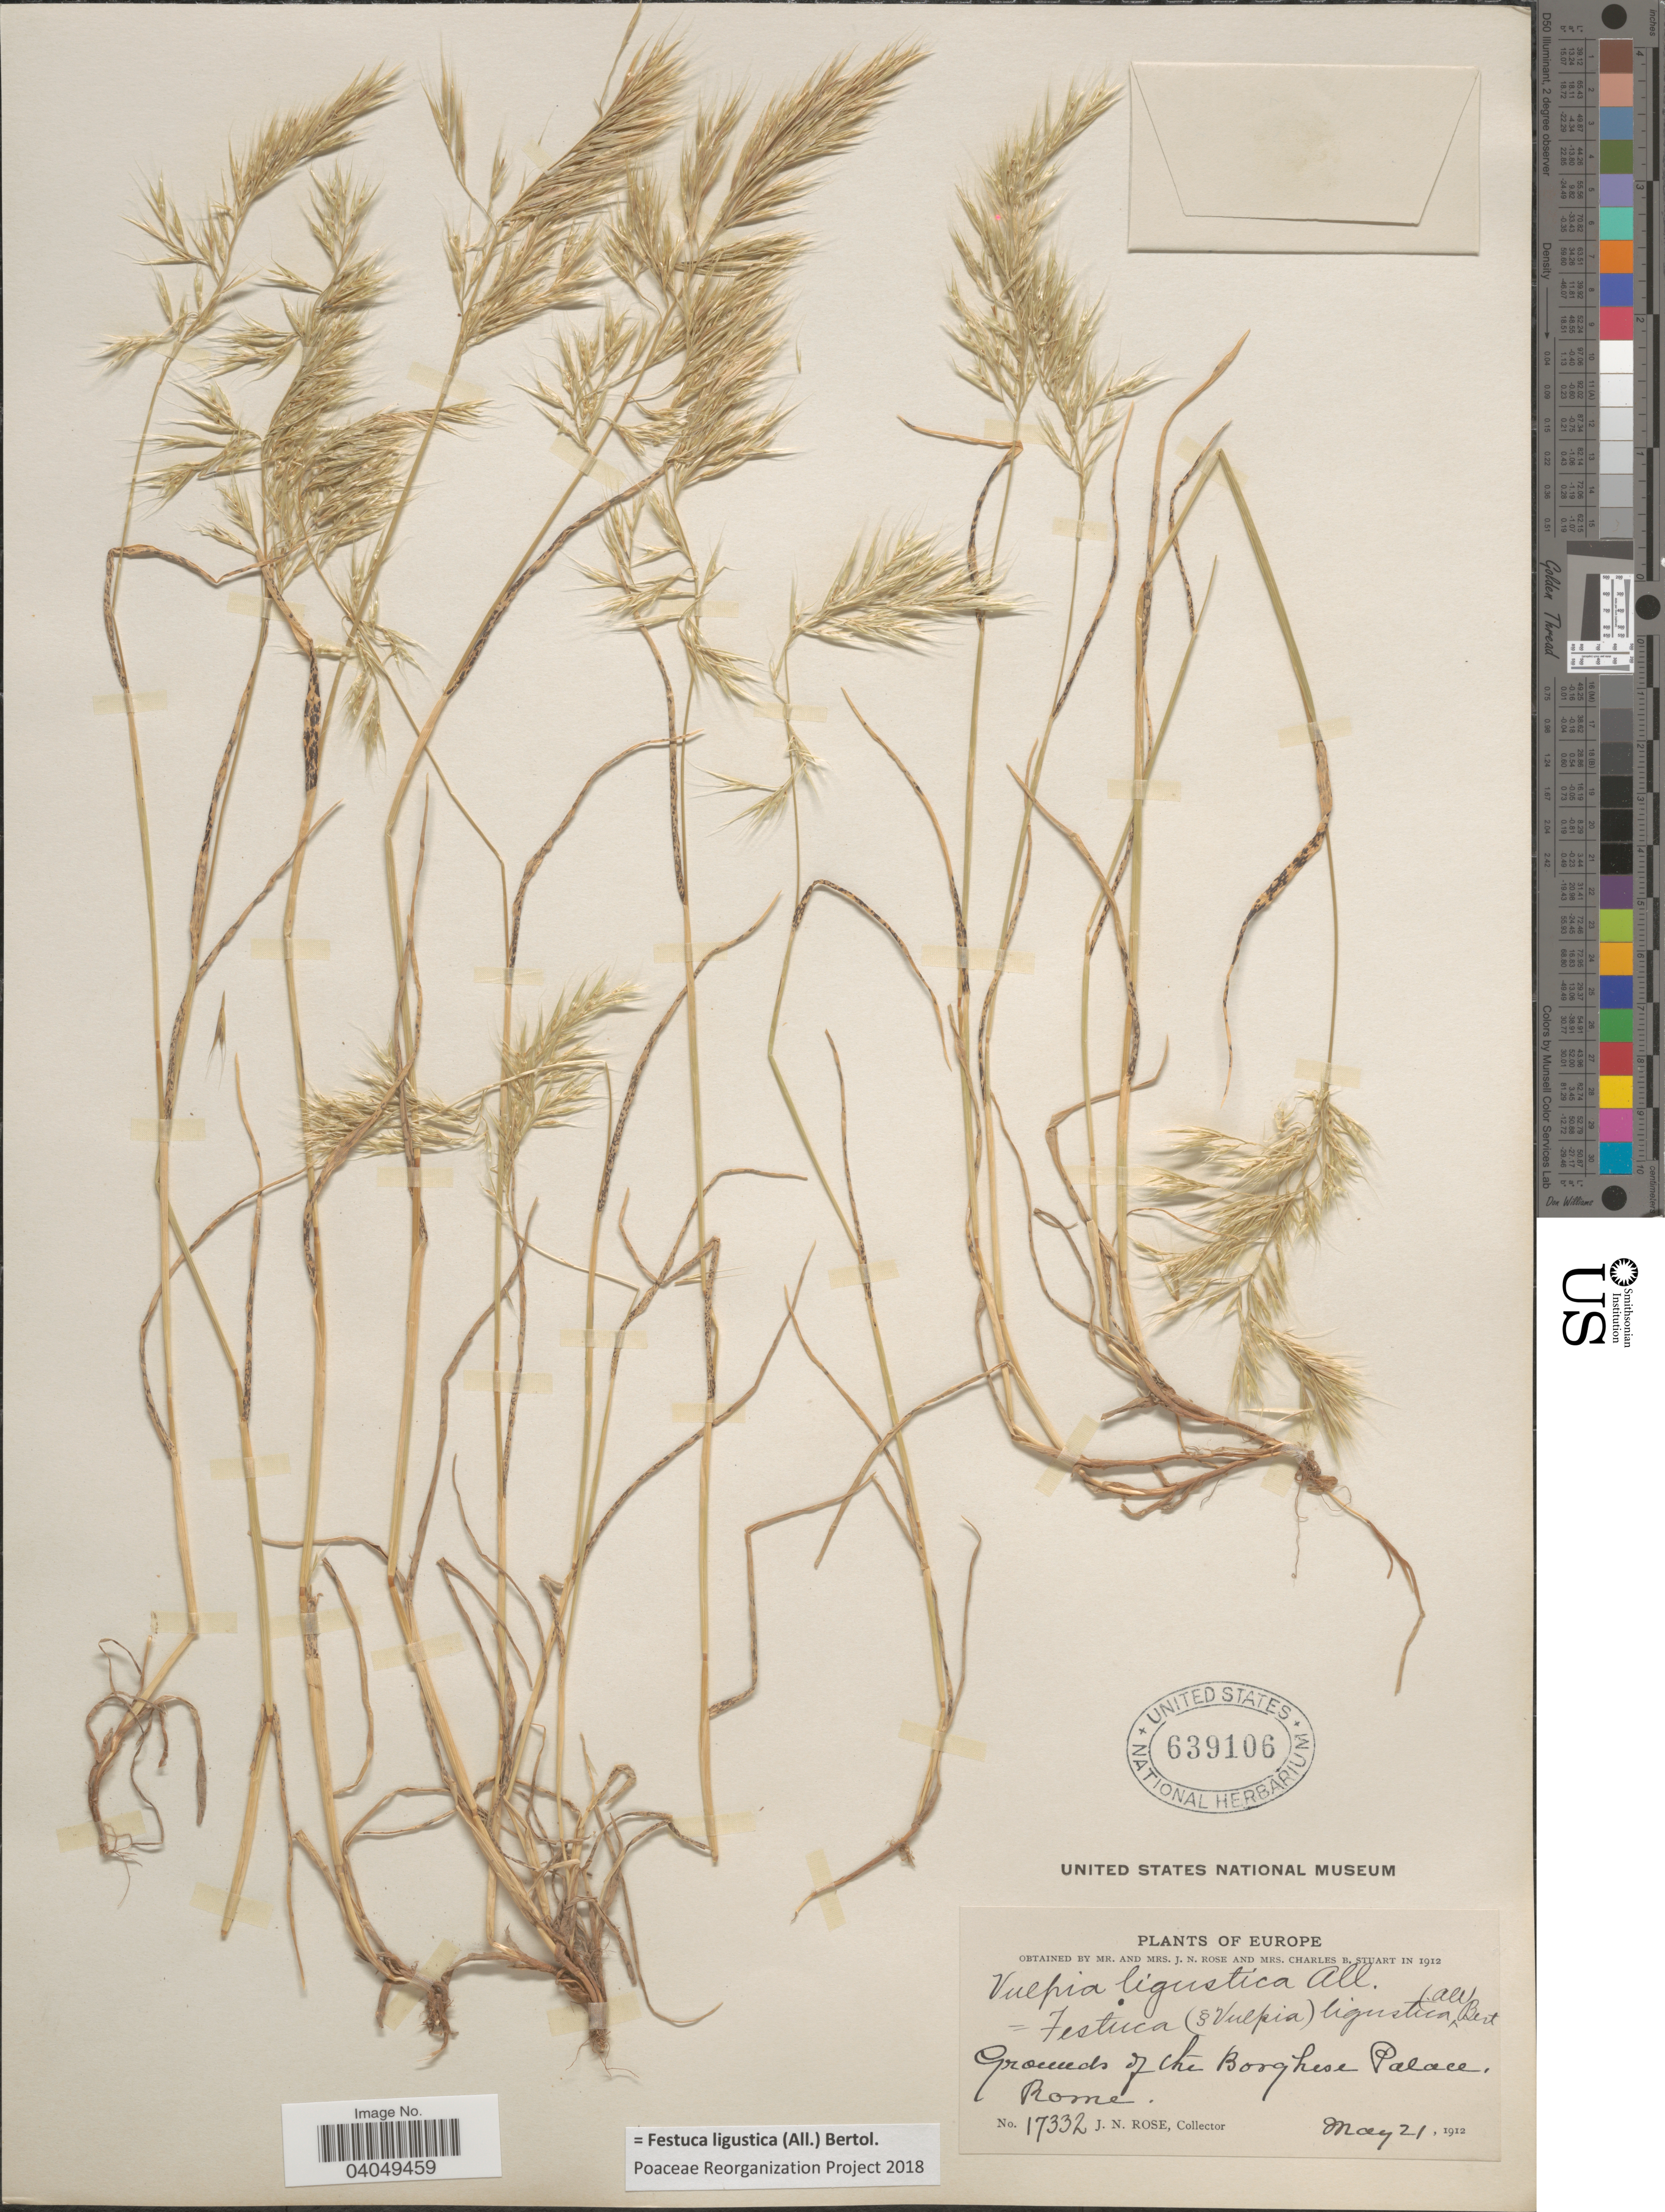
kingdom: Plantae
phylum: Tracheophyta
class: Liliopsida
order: Poales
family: Poaceae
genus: Festuca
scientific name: Festuca ligustica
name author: (All.) Bertol.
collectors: J. N. Rose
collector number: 17332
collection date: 1912-05-21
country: Italy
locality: Europe. Grounds of the Borghese Palace, Rome.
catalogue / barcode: US 639106